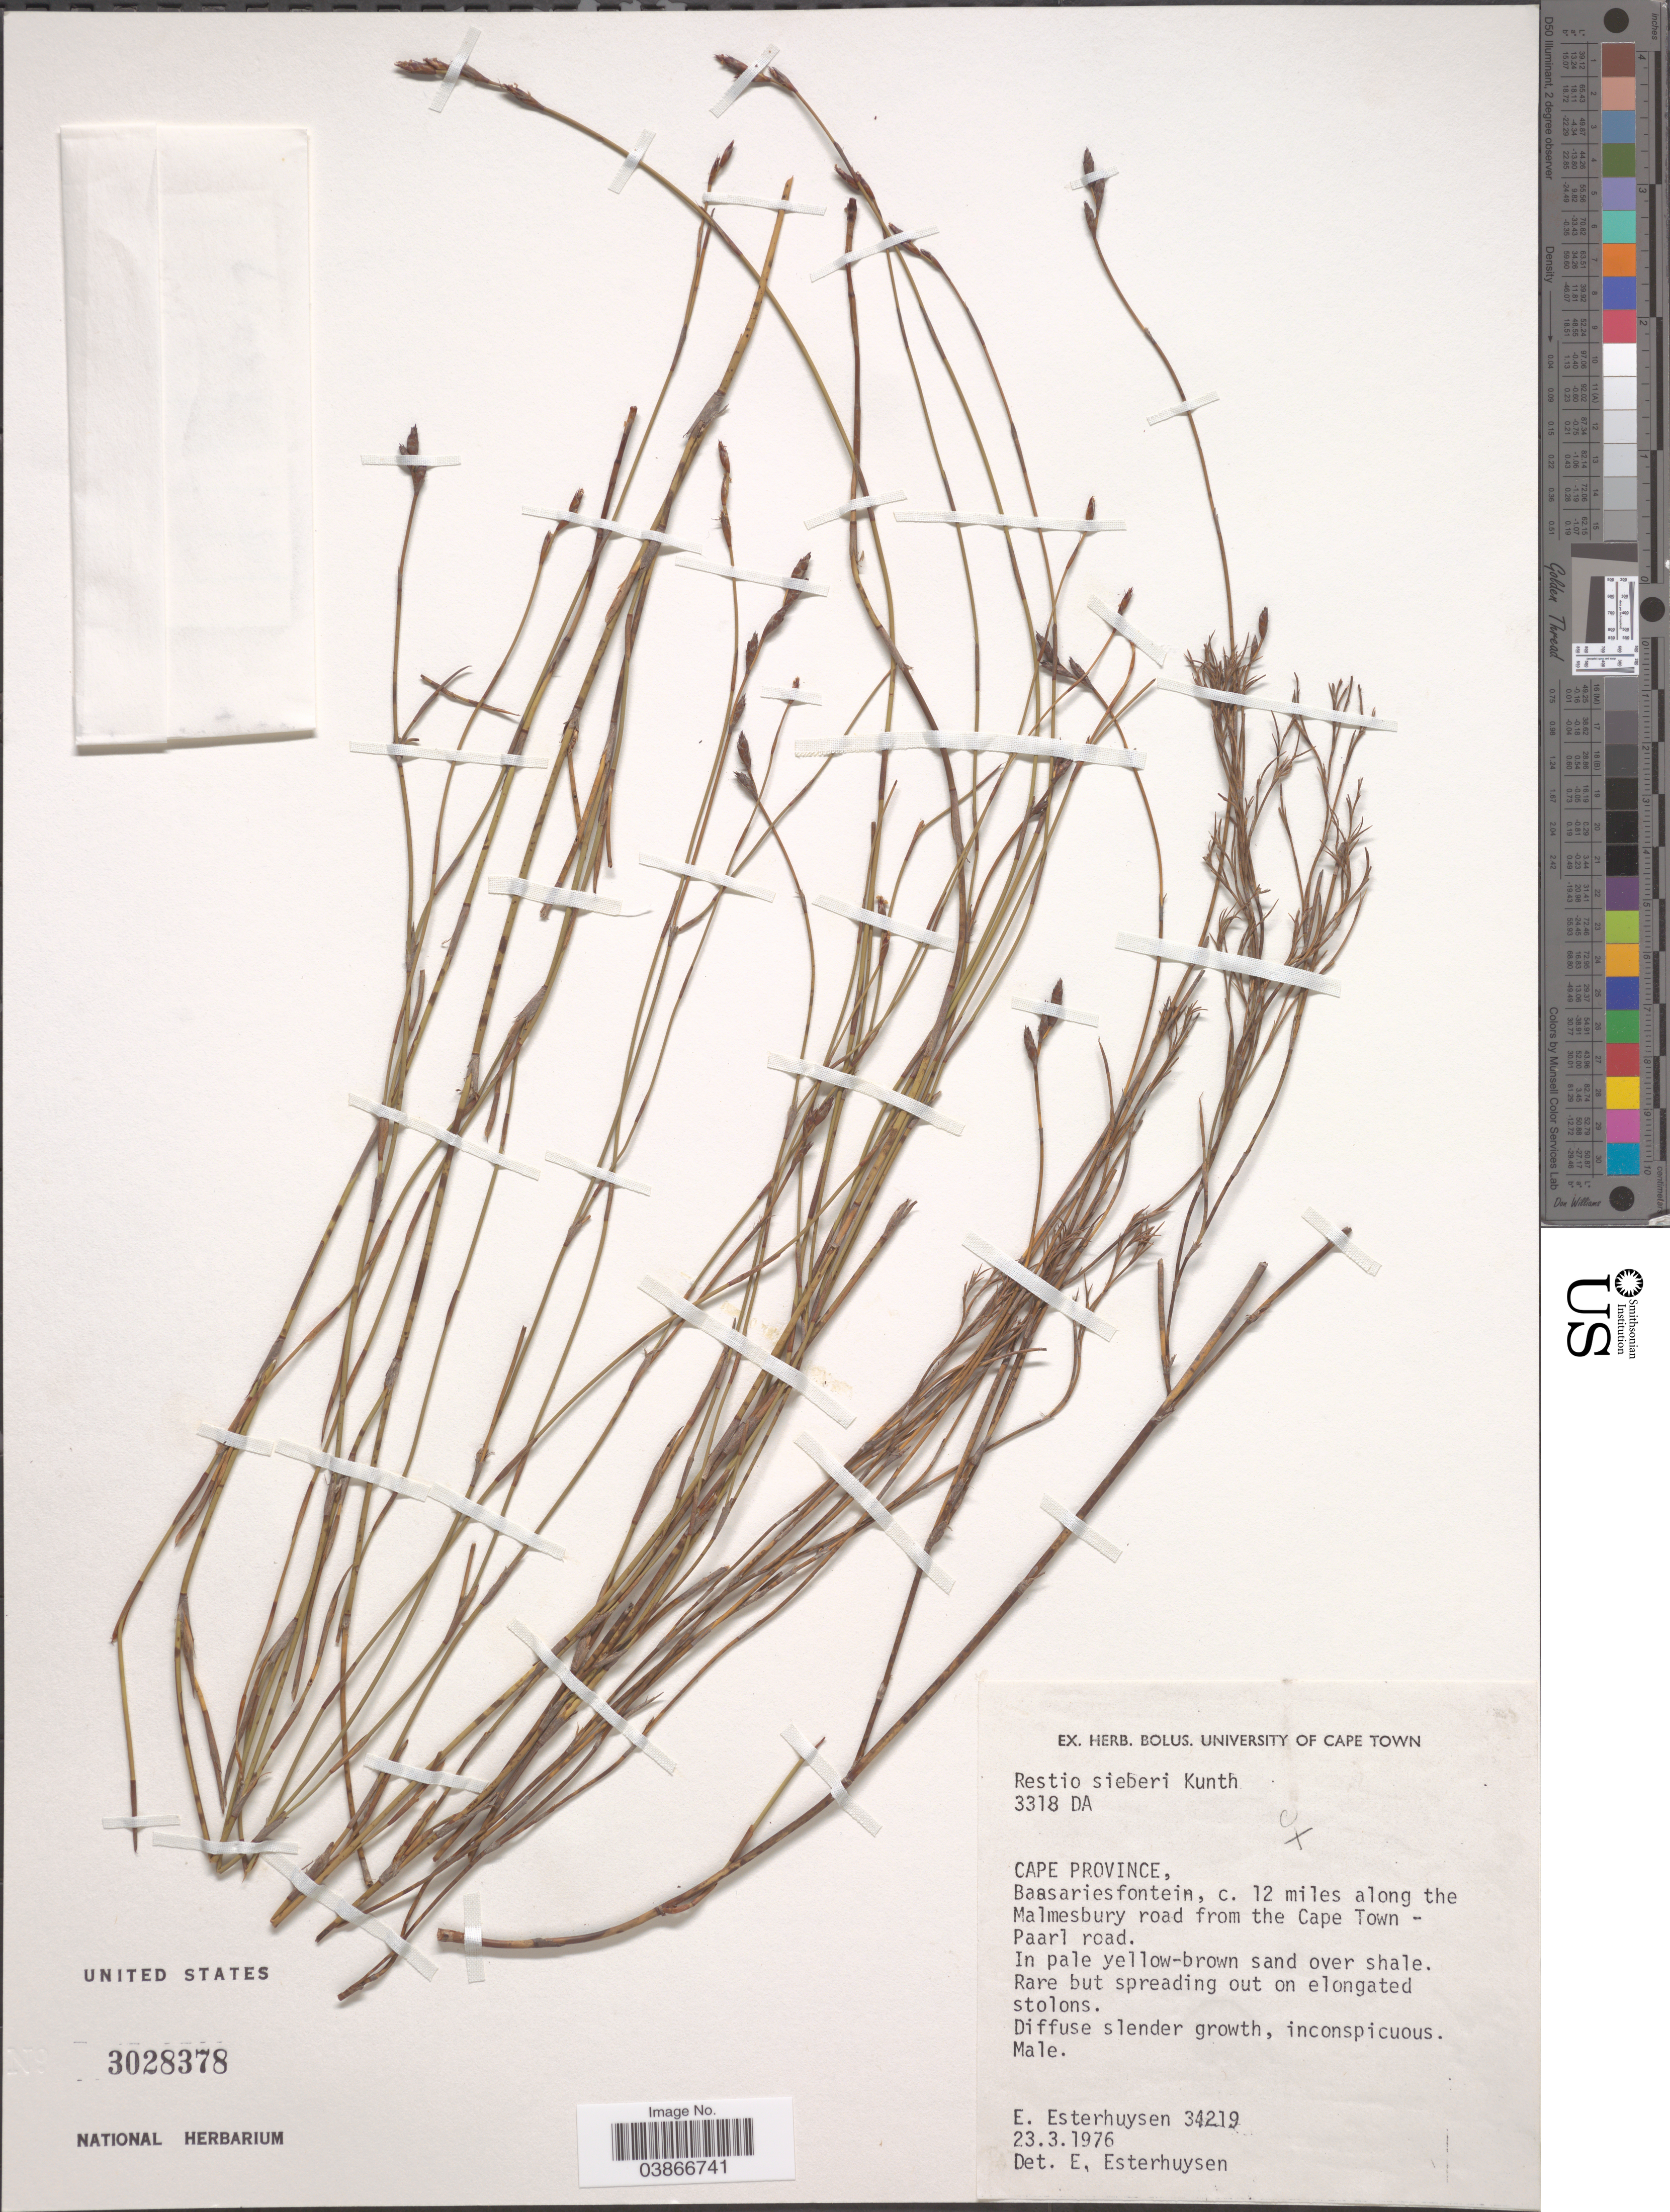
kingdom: Plantae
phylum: Tracheophyta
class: Liliopsida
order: Poales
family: Restionaceae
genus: Restio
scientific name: Restio sieberi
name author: Kunth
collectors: E. E. Esterhuysen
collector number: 34219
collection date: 1976-03-23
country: South Africa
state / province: Western Cape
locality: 3318 DA. Baasariesfontein, c. 12 miles along the Malmesbury road from the Cape Town - Paarl road.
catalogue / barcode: US 3028378